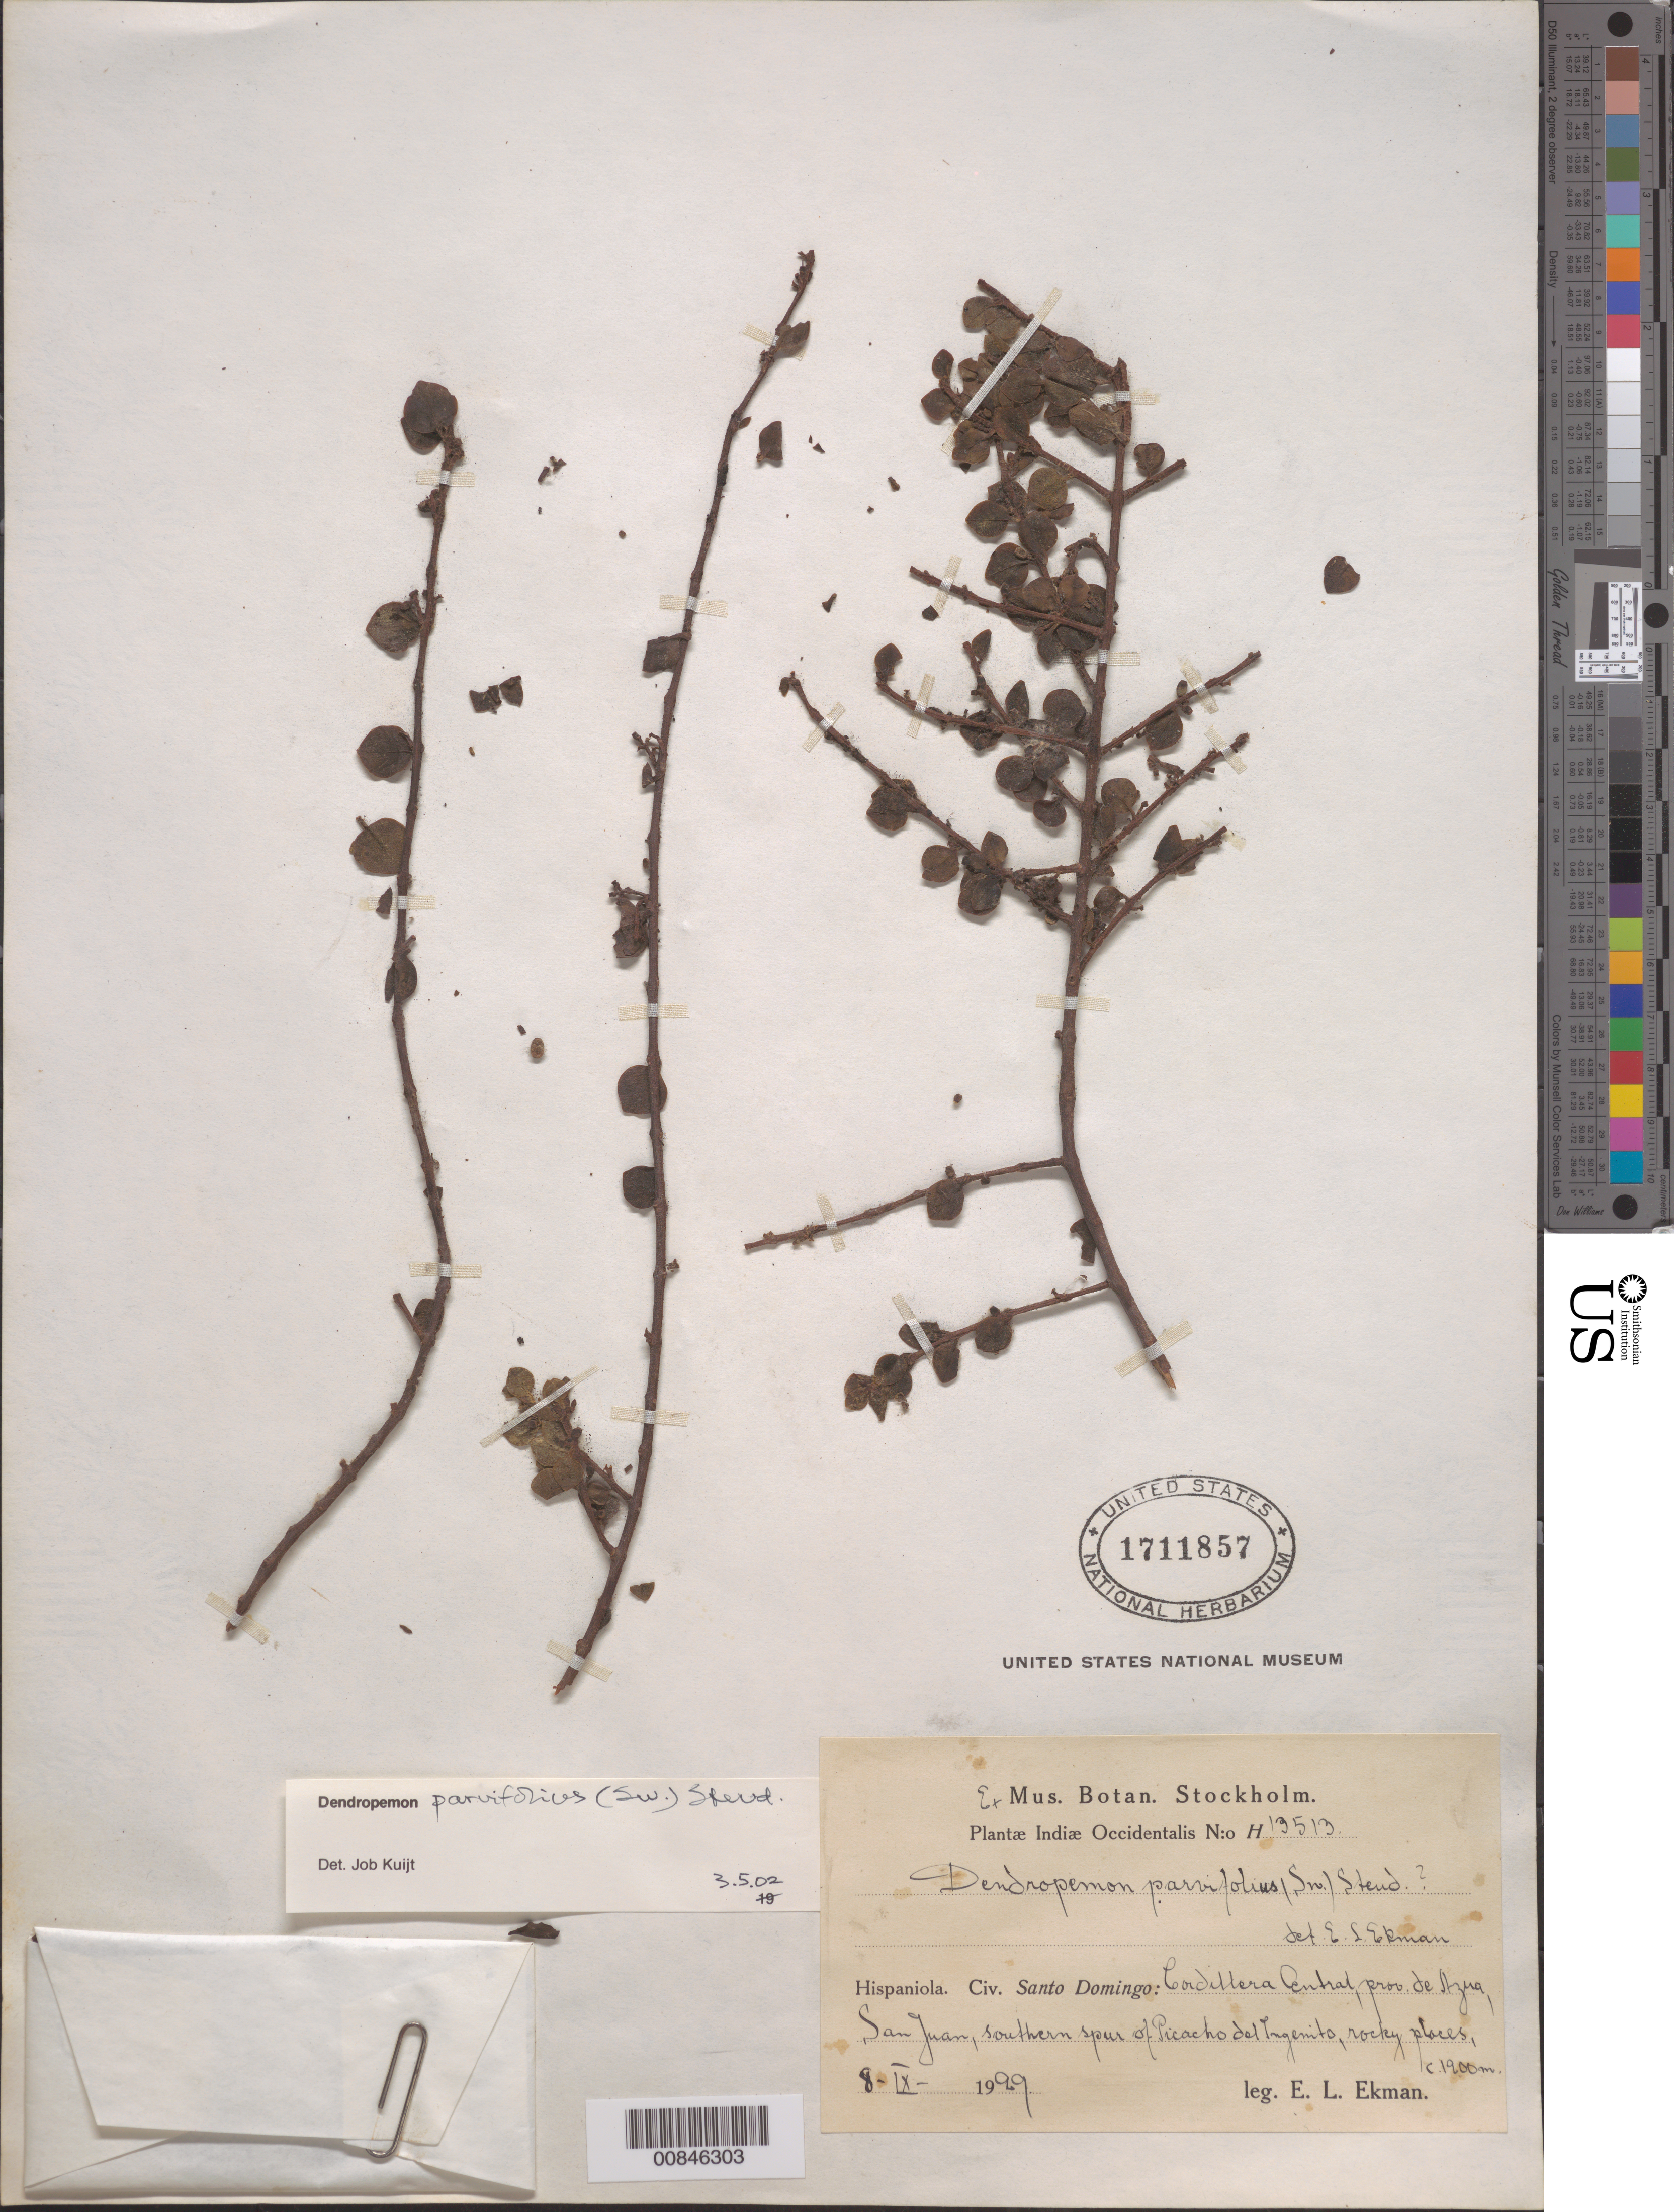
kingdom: Plantae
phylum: Tracheophyta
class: Magnoliopsida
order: Santalales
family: Loranthaceae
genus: Dendropemon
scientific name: Dendropemon parvifolium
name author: (Sw.) Blume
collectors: E. L. Ekman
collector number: H 13513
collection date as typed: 08 Sep 1929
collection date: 1929-09-08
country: Dominican Republic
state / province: Azua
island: Hispaniola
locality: Cordillera Central, San Juan, southern spur of Picacho del Ingenito.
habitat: Rocky places.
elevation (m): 1200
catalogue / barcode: US 1711857